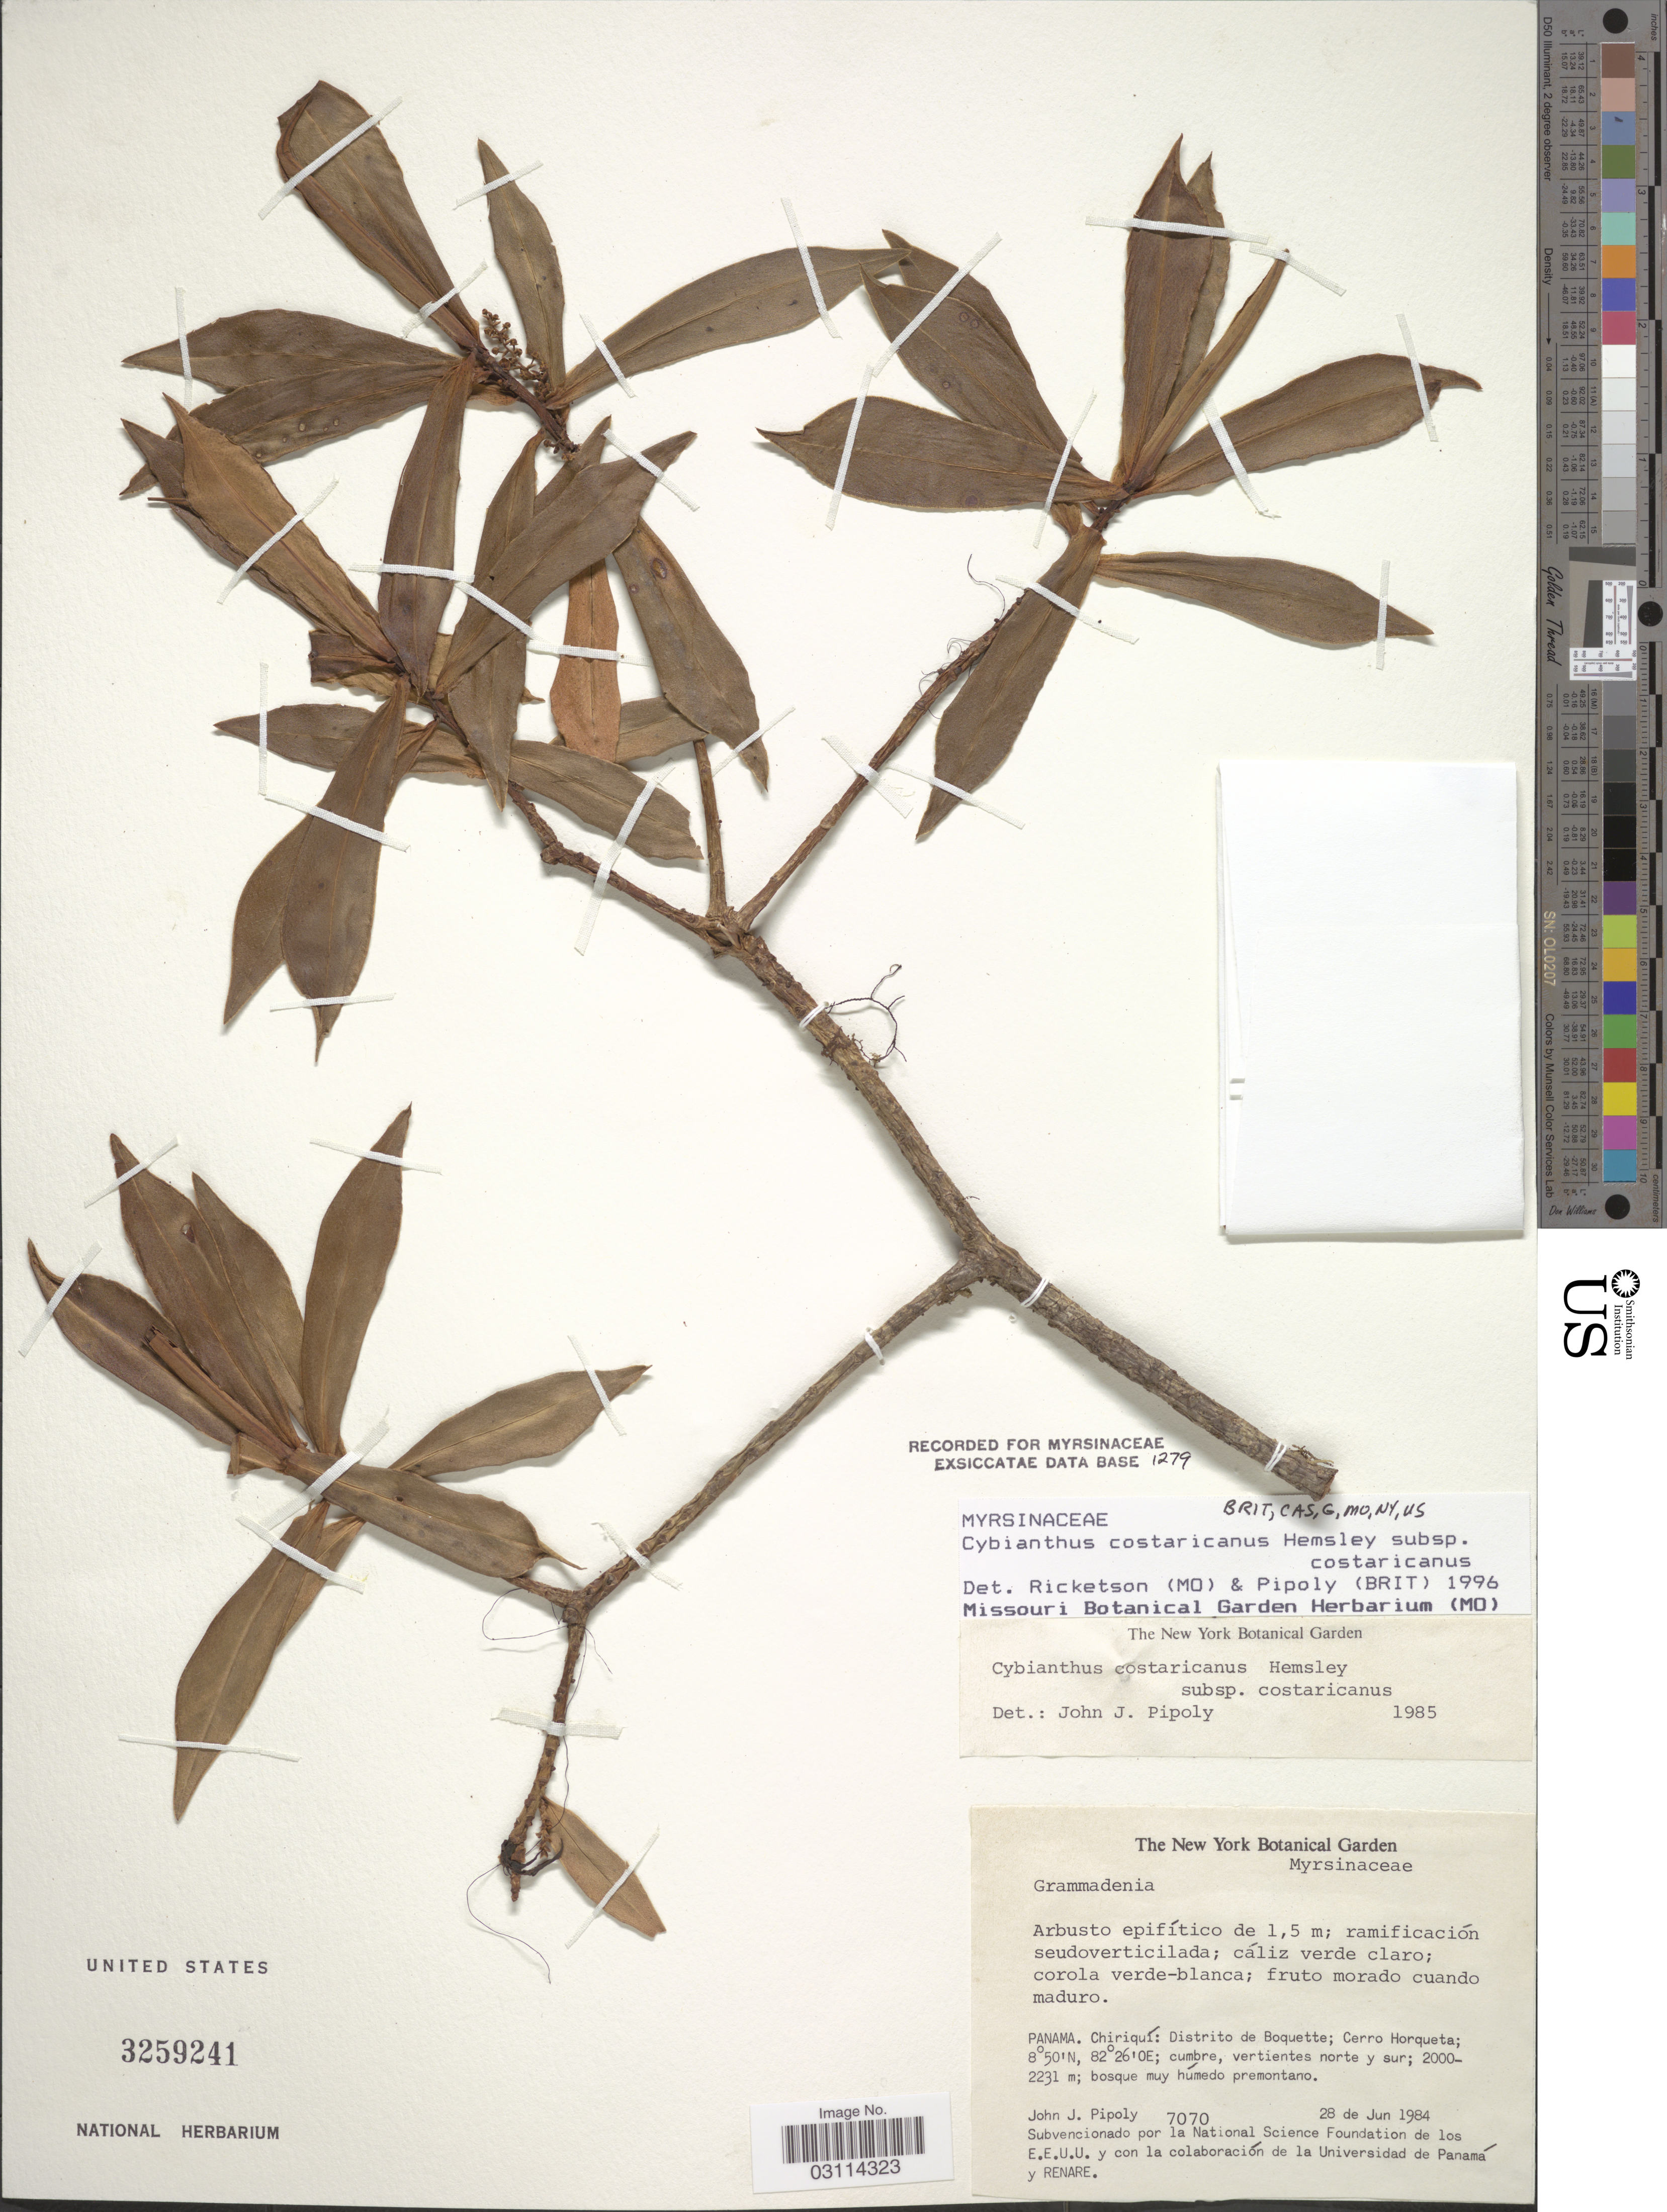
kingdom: Plantae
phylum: Tracheophyta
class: Magnoliopsida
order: Ericales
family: Primulaceae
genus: Cybianthus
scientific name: Cybianthus costaricanus subsp. costaricanus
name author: Hemsl.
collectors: J. J. Pipoly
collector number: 7070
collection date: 1984-06-28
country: Panama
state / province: Chiriqui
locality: Distrito de Boquette; Cerro Horqueta; cumbre, vertientes norte y sur.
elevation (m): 2000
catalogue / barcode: US 3259241